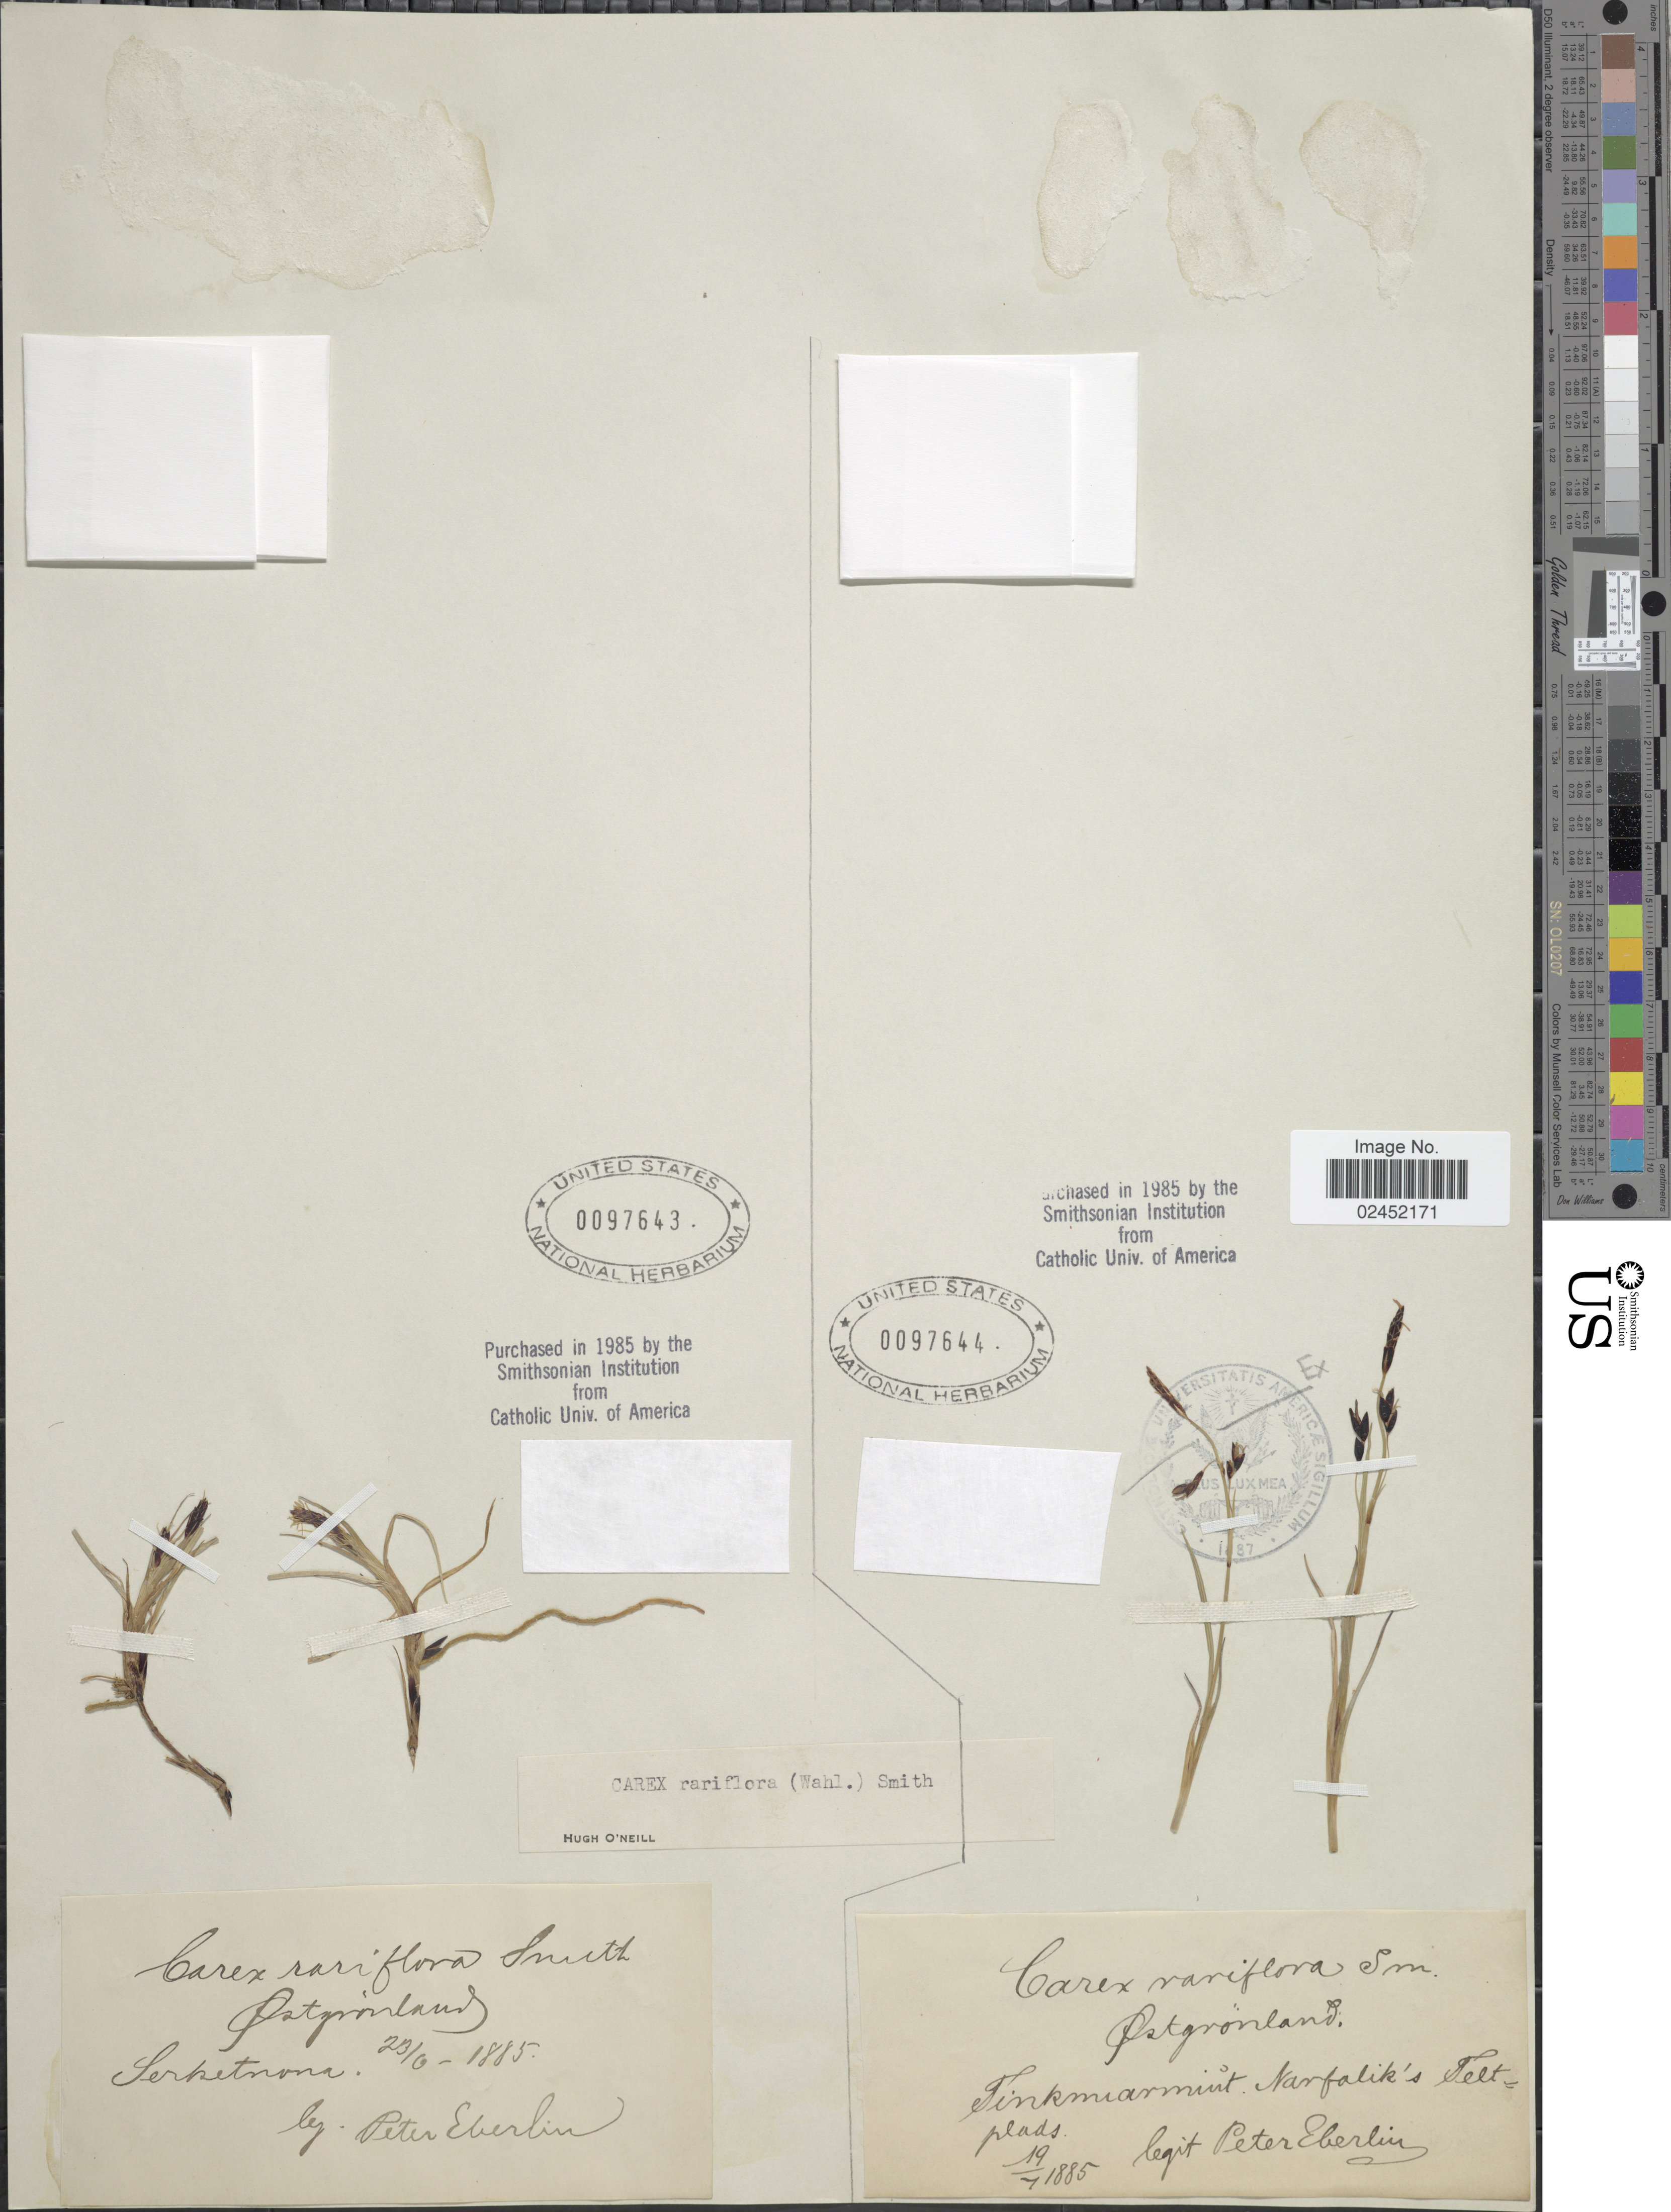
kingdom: Plantae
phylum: Tracheophyta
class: Liliopsida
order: Poales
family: Cyperaceae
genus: Carex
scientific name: Carex rariflora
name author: (Wahlenb.) Sm.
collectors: P. Eberlin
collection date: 1885-07-19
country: Greenland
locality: Ostgronland, Finkmiarmint NarFolik's Felt. plads.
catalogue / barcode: US 97644-2